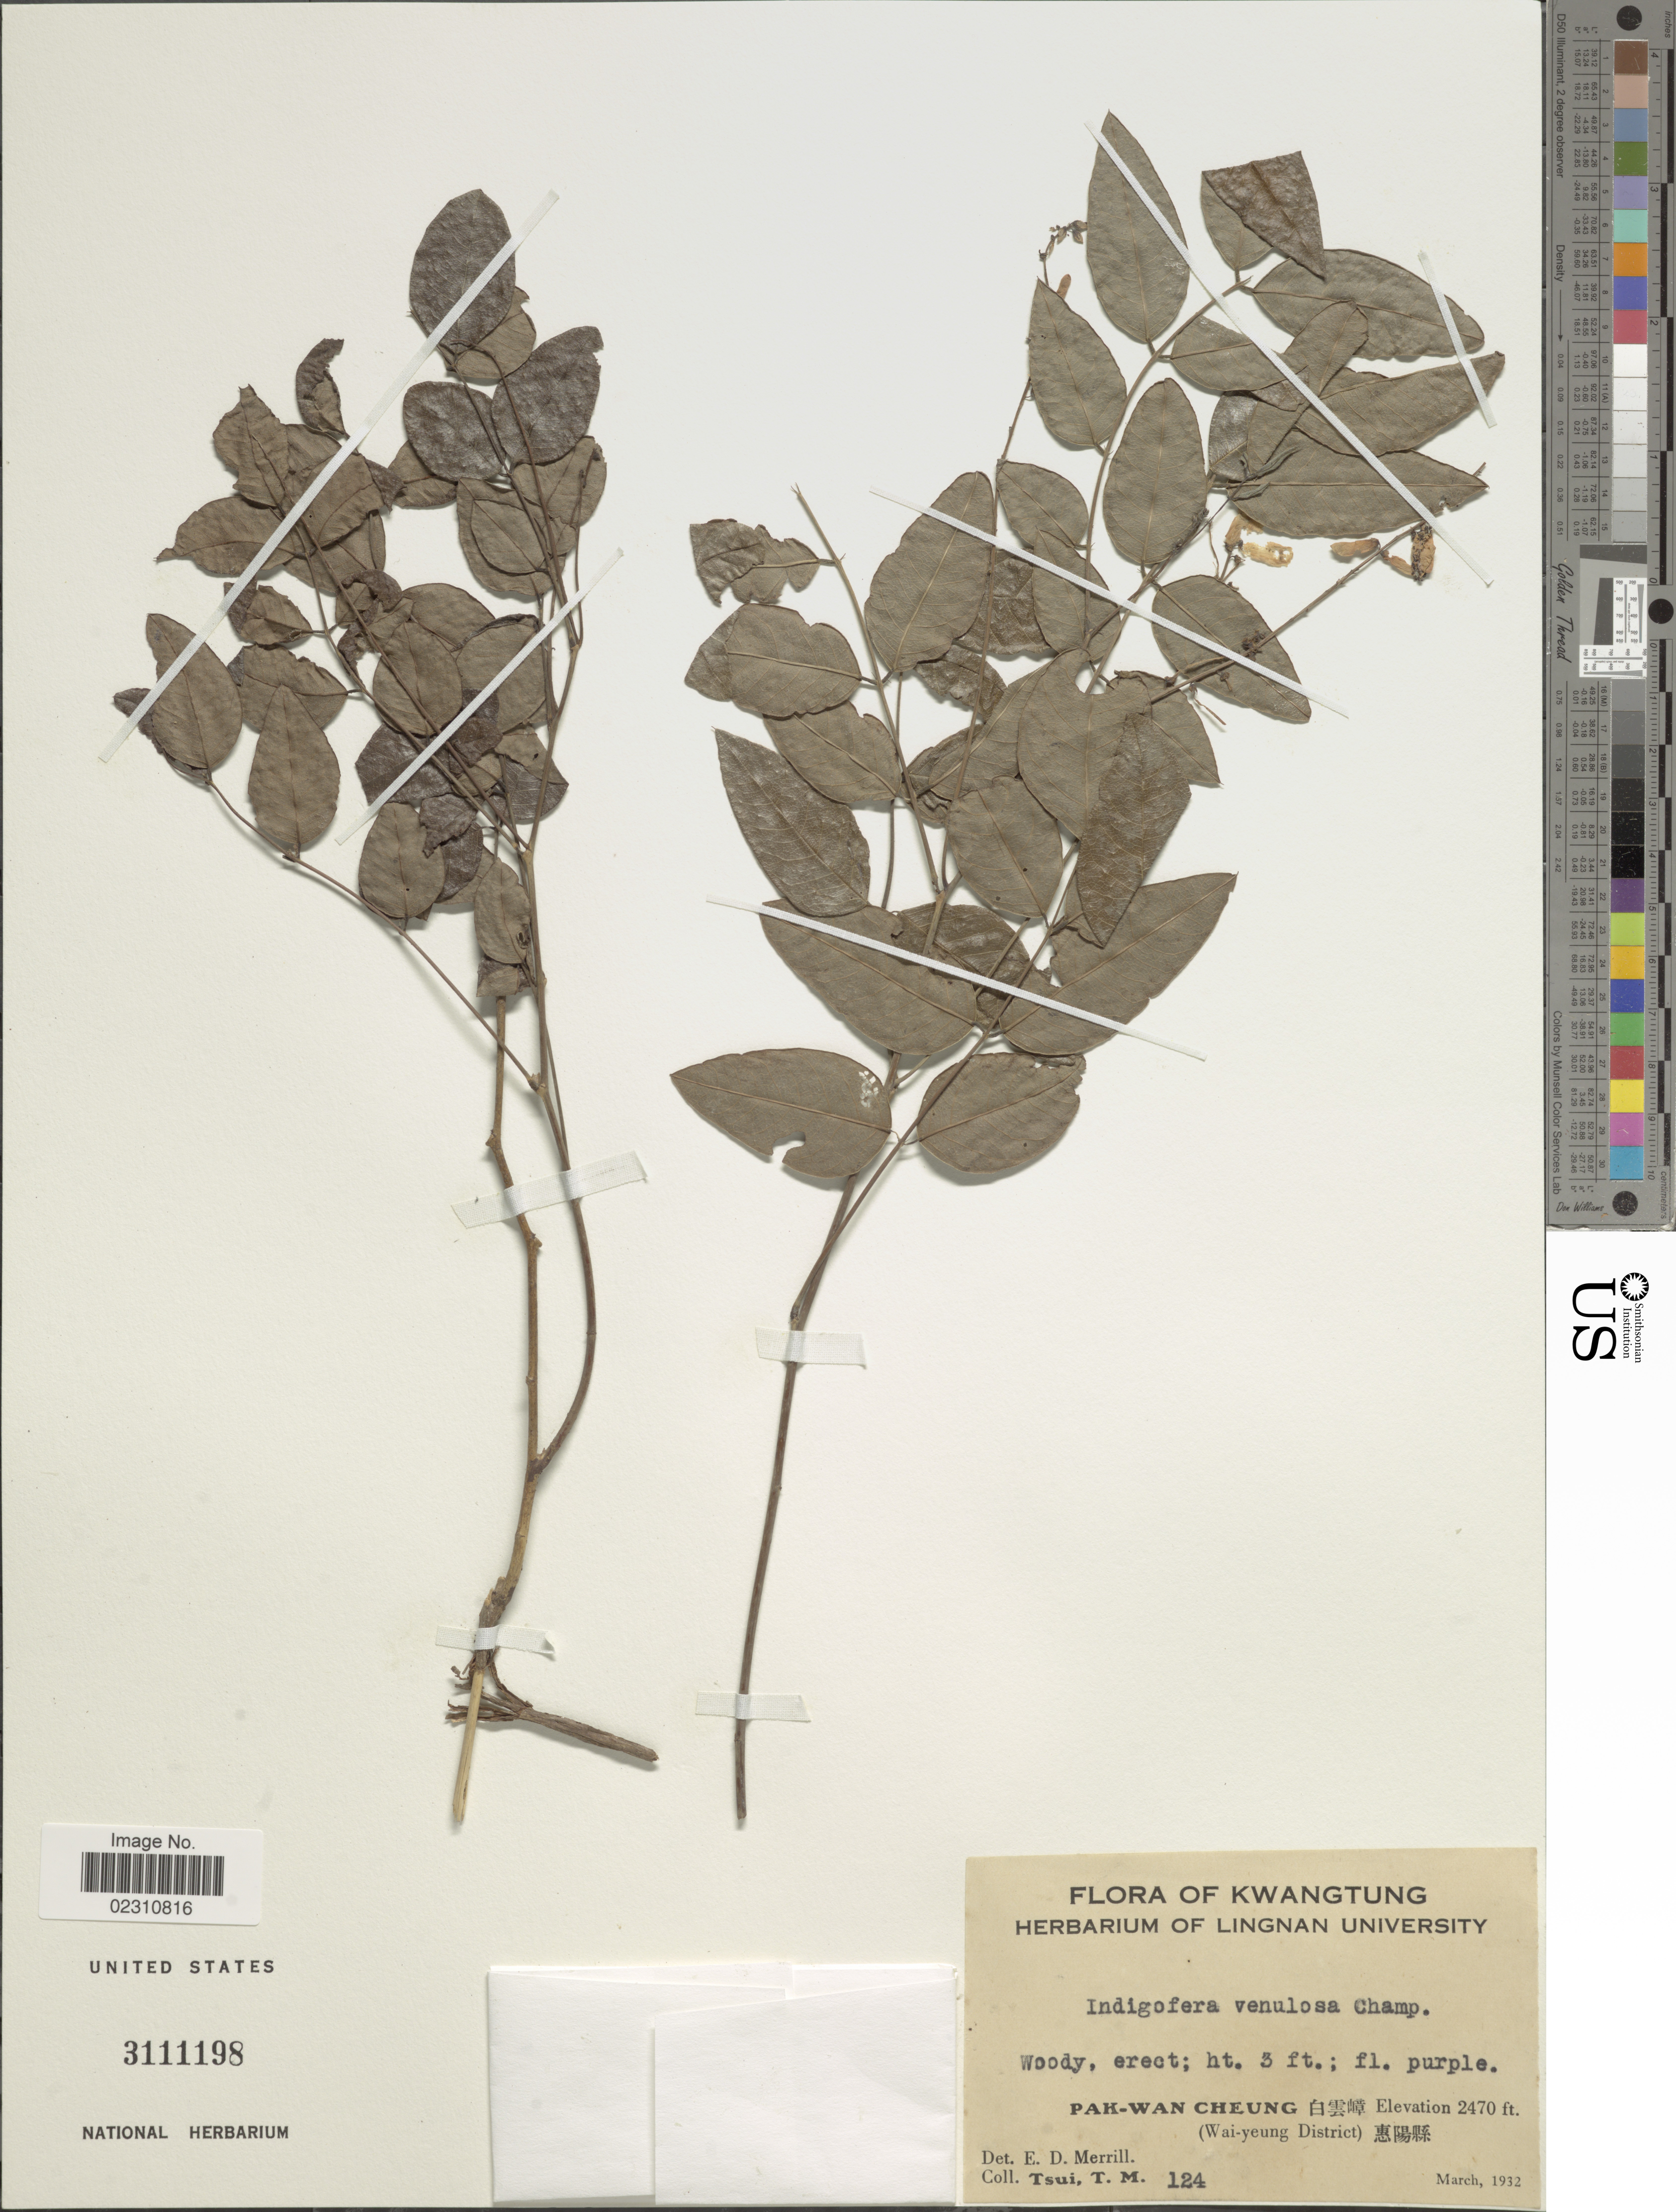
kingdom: Plantae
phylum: Tracheophyta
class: Magnoliopsida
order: Fabales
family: Fabaceae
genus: Indigofera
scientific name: Indigofera decora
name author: Lindl.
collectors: T. Tsui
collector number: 124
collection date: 1932-03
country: China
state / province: Guangdong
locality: Kwangtung, Pak-wan cheung (wai-yeung District) X.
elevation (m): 753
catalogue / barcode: US 3111198